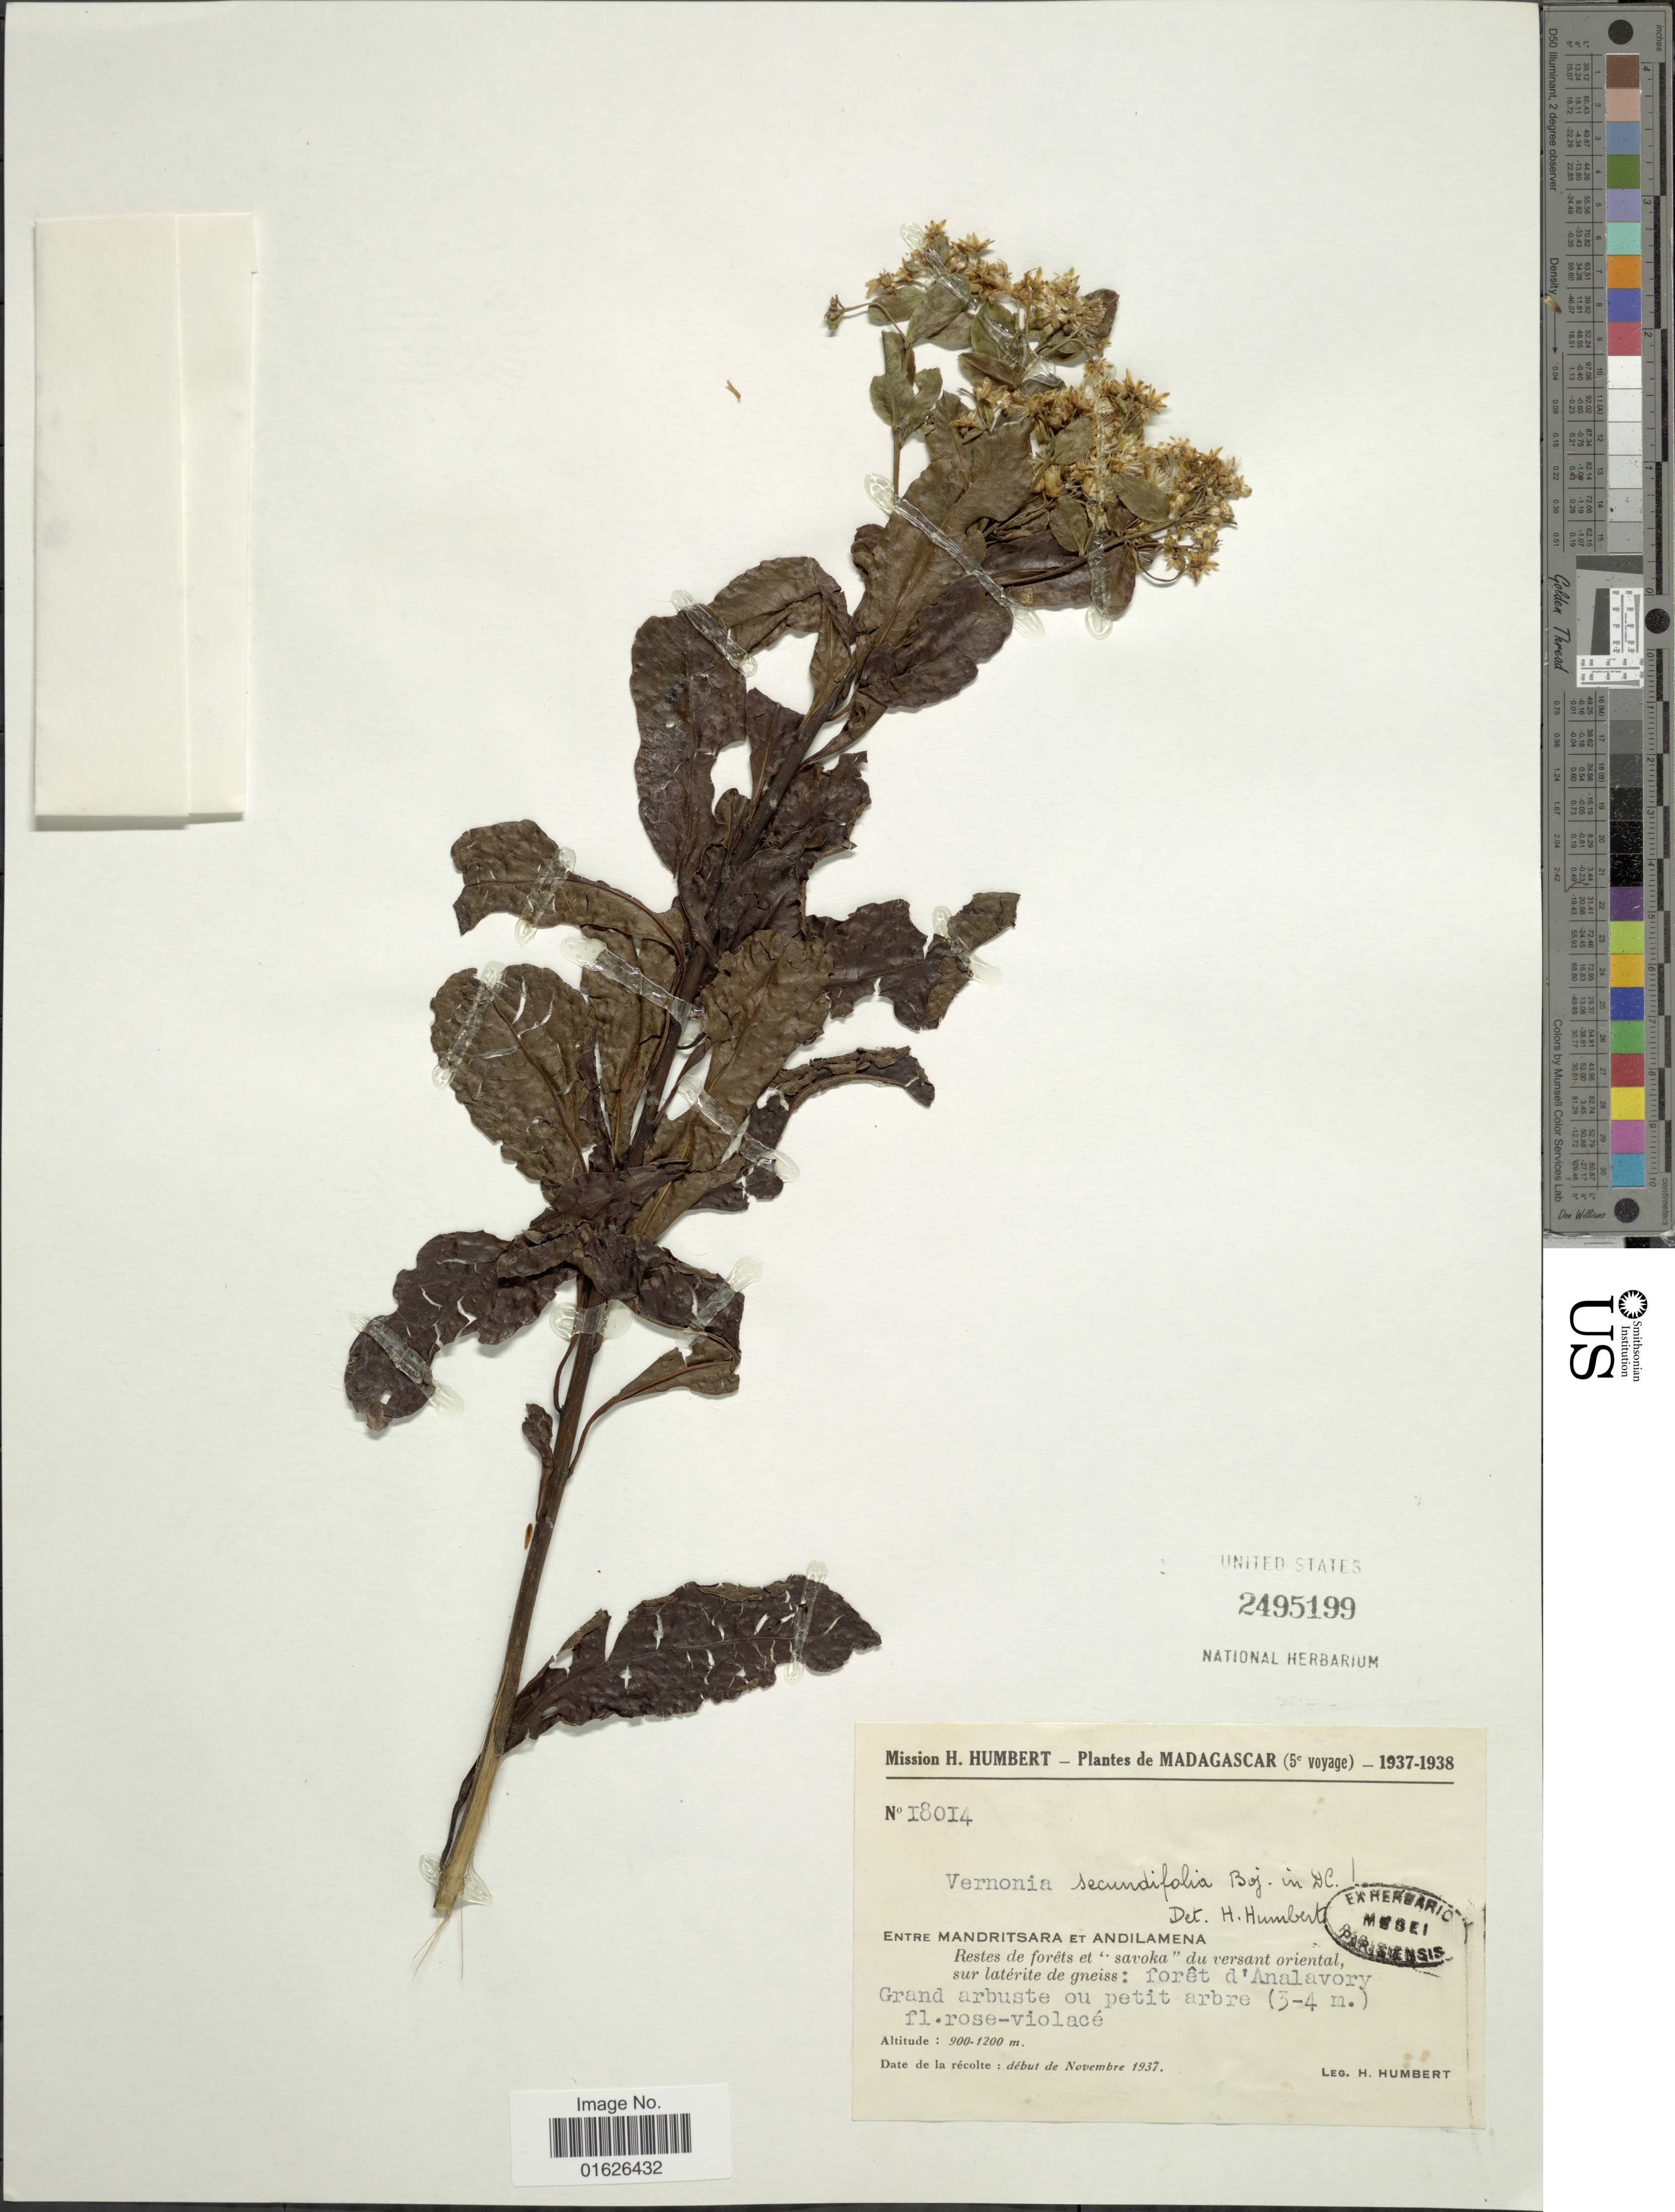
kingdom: Plantae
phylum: Tracheophyta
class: Magnoliopsida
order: Asterales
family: Asteraceae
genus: Gymnanthemum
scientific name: Gymnanthemum secundifolium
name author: (Bojer ex DC.) H. Rob.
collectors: H. Humbert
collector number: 18014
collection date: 1937-11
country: Madagascar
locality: Entre Mandristsara et Andilamena, Restes de forests et "savoka"du versant oriental sur larerite de gneiss.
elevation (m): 900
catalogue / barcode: US 2495199